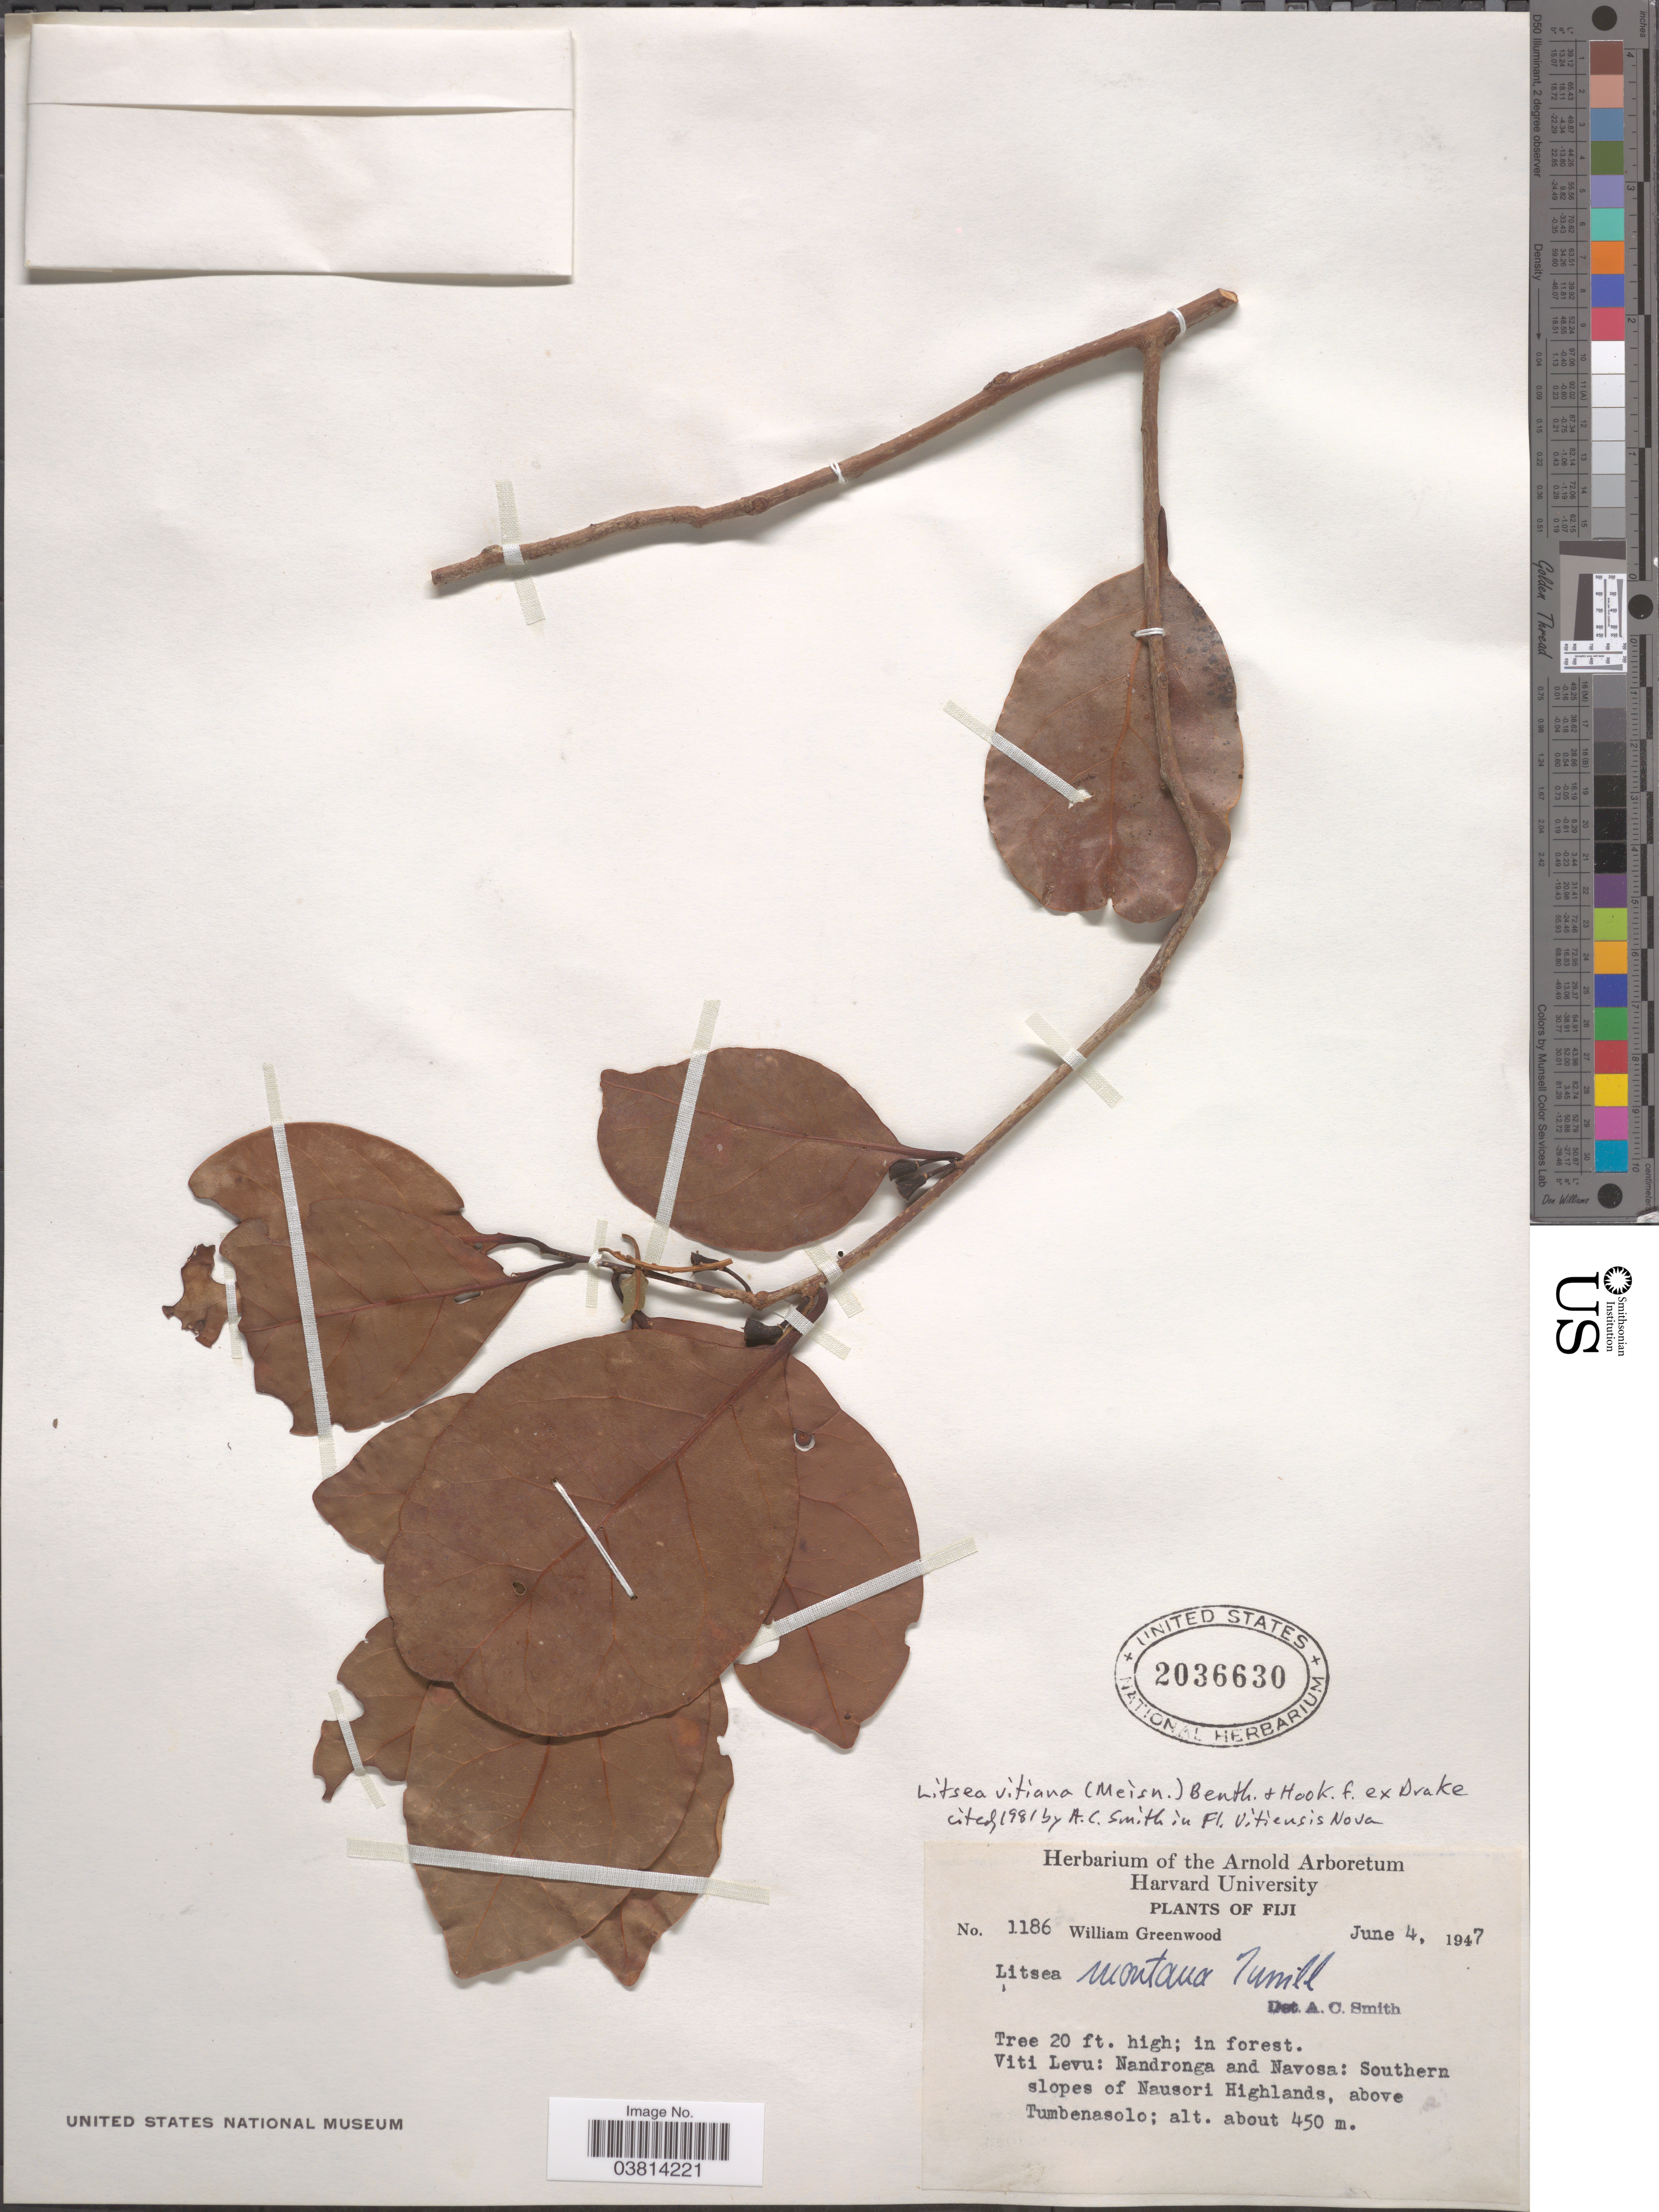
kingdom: Plantae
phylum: Tracheophyta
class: Magnoliopsida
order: Laurales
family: Lauraceae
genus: Litsea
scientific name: Litsea vitiana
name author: (Meisn.) Drake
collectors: W. Greenwood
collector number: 1186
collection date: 1947-06-04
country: Fiji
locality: Viti Levu: nadronga and Navosa: Southern slopes of Nausori Highlands, above Tumbenasolo.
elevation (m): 450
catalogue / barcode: US 2036630